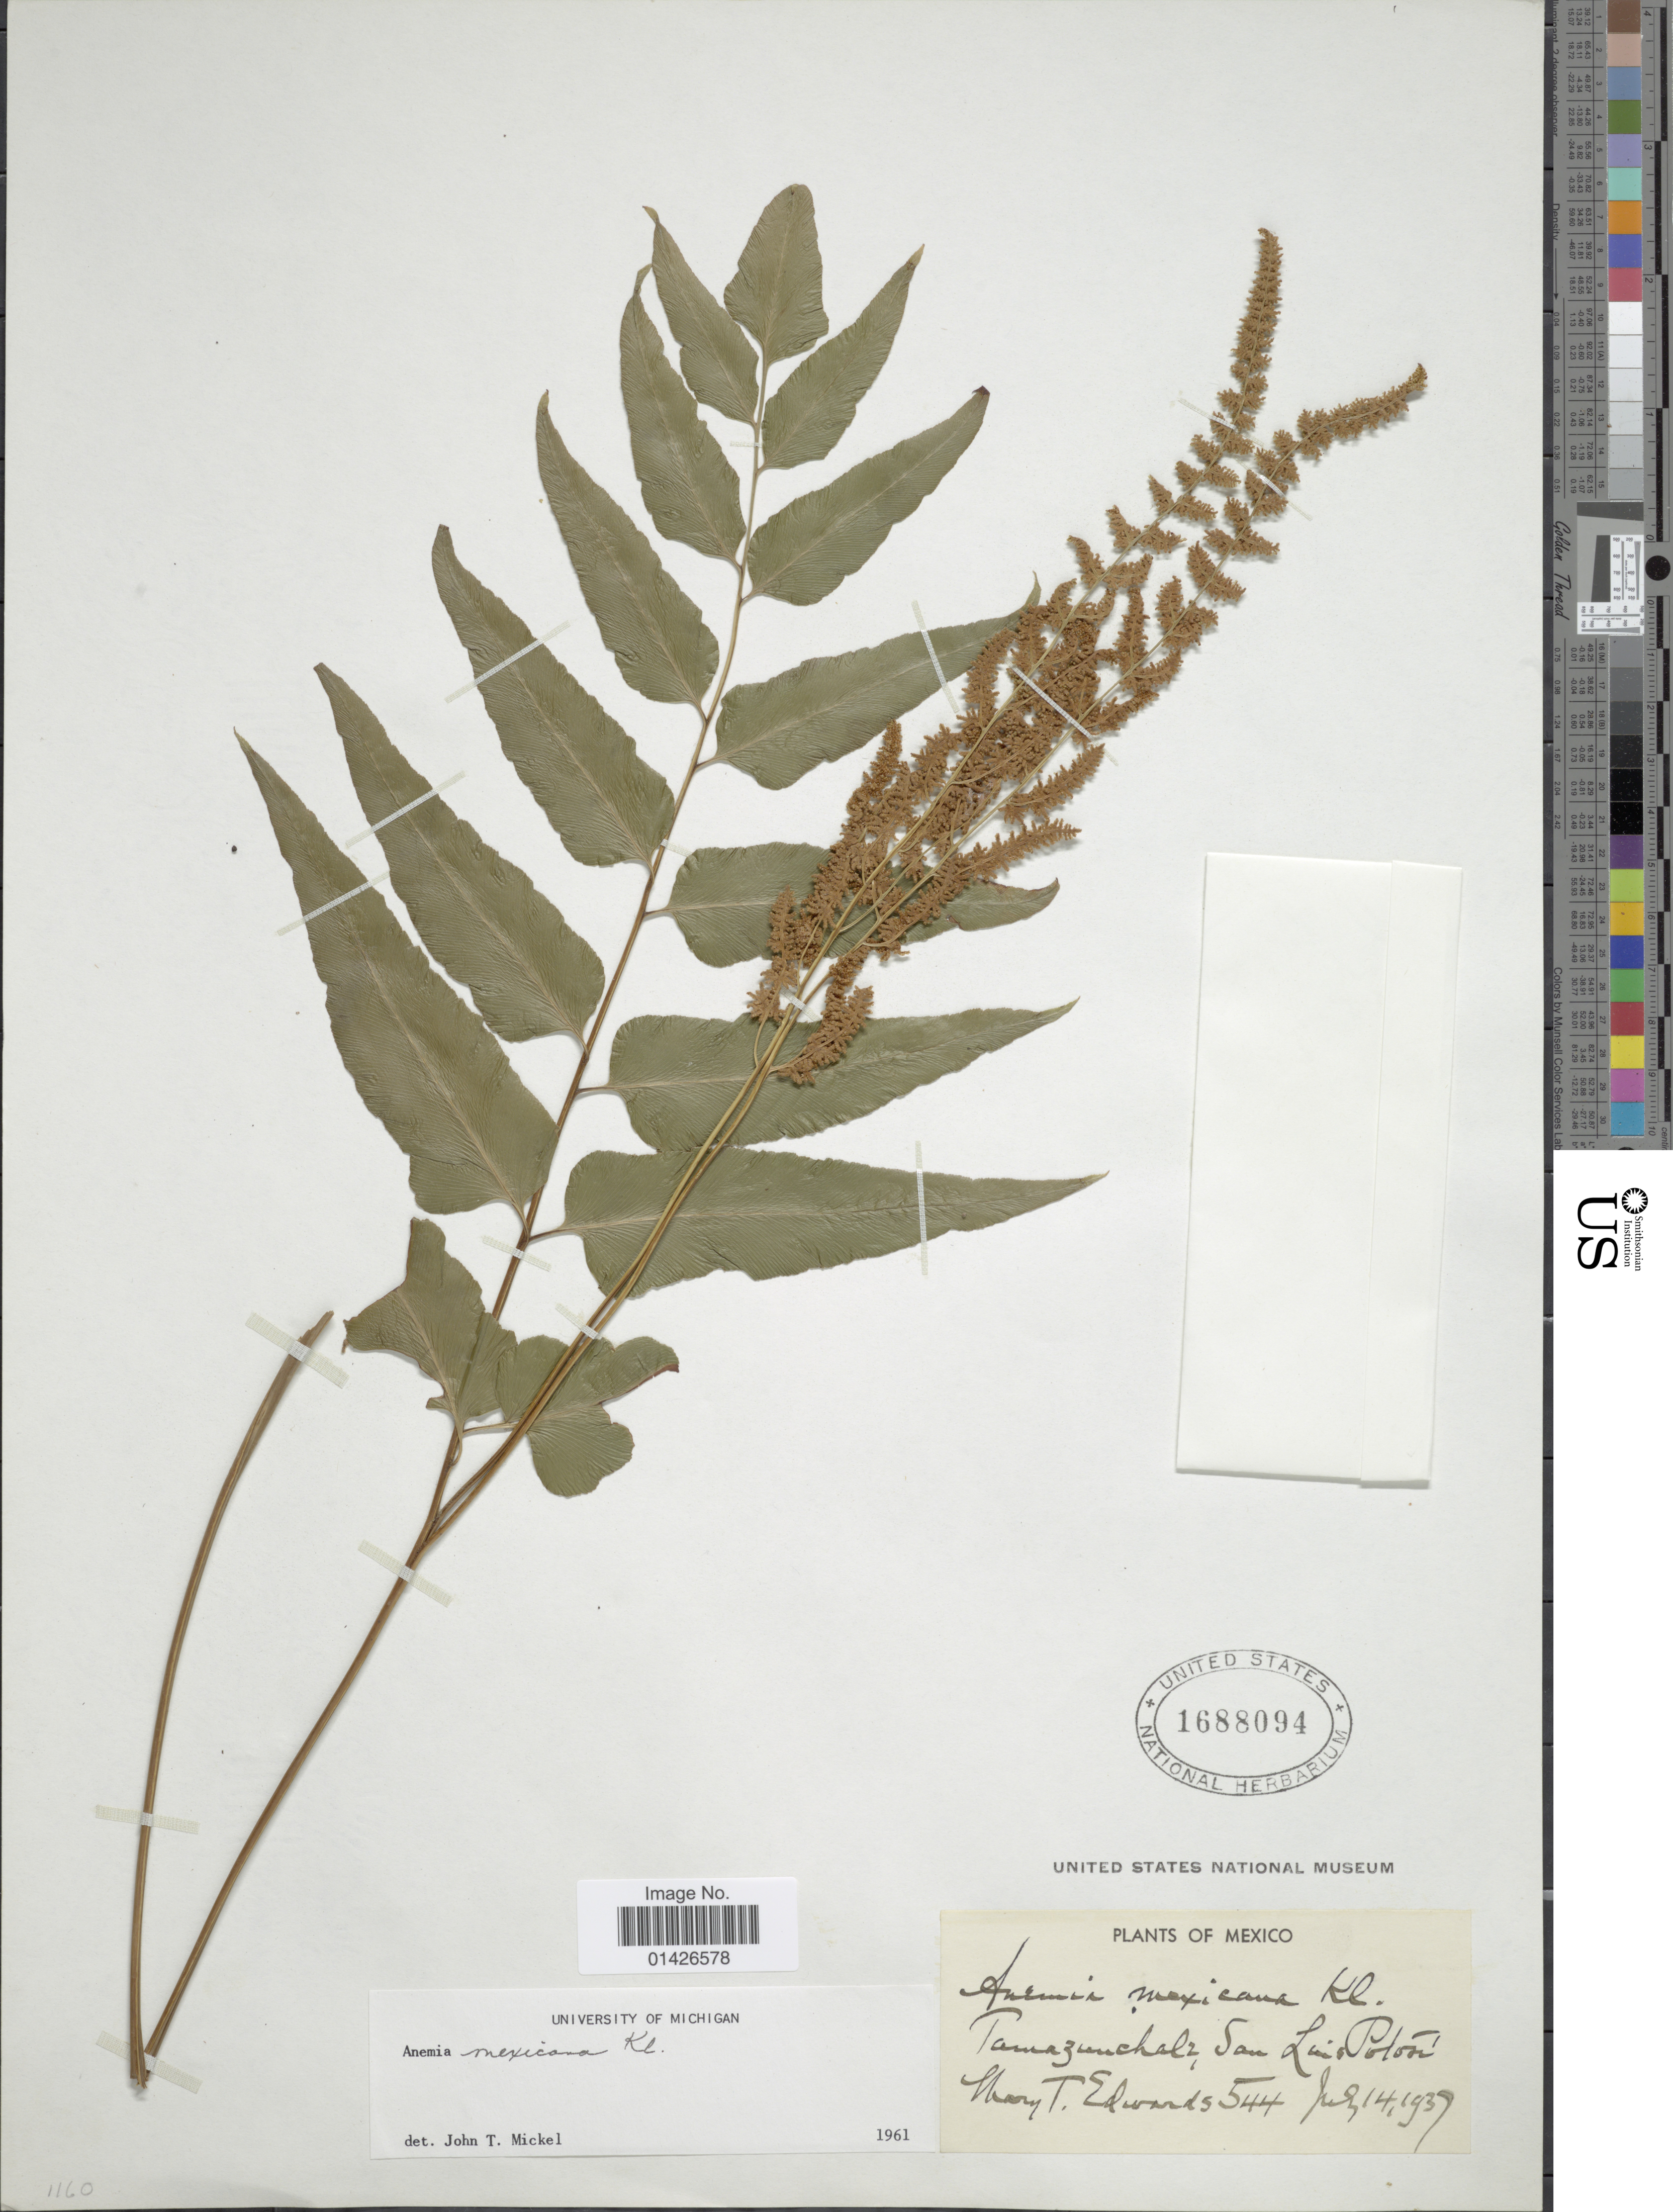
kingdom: Plantae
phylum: Tracheophyta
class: Polypodiopsida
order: Schizaeales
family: Anemiaceae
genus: Anemia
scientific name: Anemia mexicana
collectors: M. Edwards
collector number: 544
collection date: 1937-07-14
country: Mexico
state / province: San Luis Potosí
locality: Tamazunchale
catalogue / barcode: US 1688094